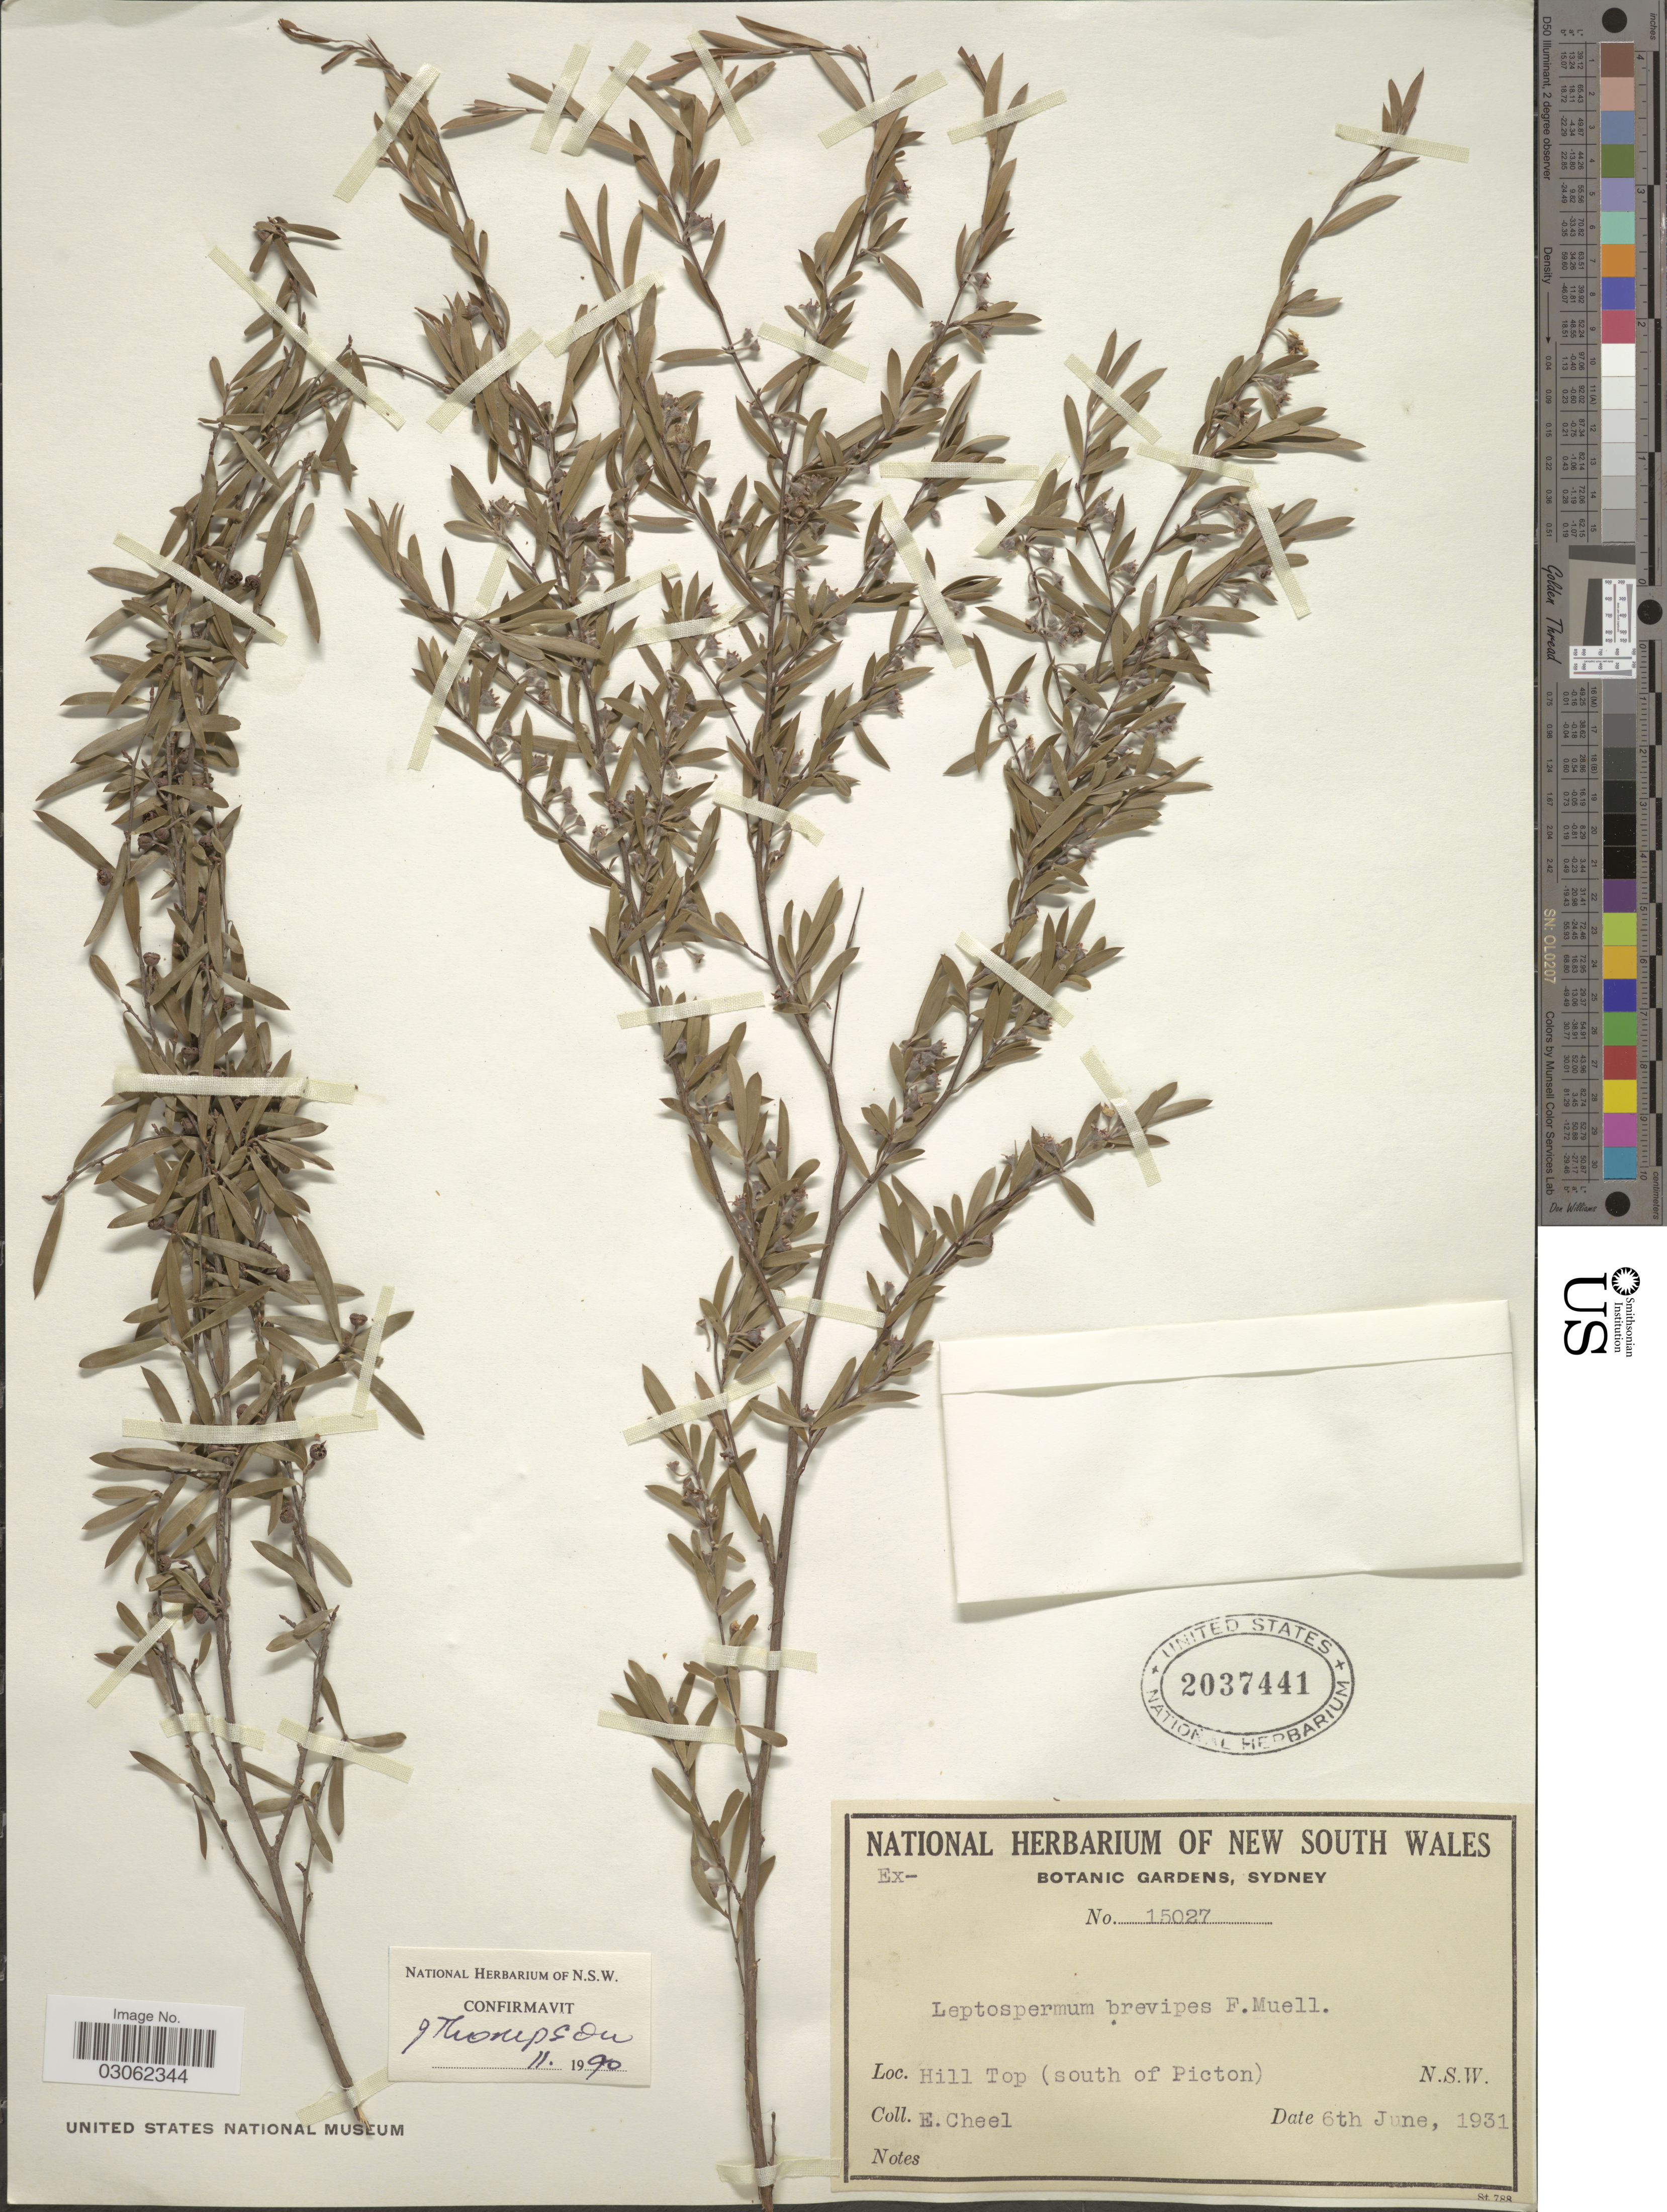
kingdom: Plantae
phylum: Tracheophyta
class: Magnoliopsida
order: Myrtales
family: Myrtaceae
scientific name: Gaudium brevipes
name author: (F. Muell.) P.G. Wilson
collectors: E. Cheel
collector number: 15027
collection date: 1931-06-06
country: Australia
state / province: New South Wales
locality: Hill Top (south of Picton). N.S.W.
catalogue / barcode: US 2037441